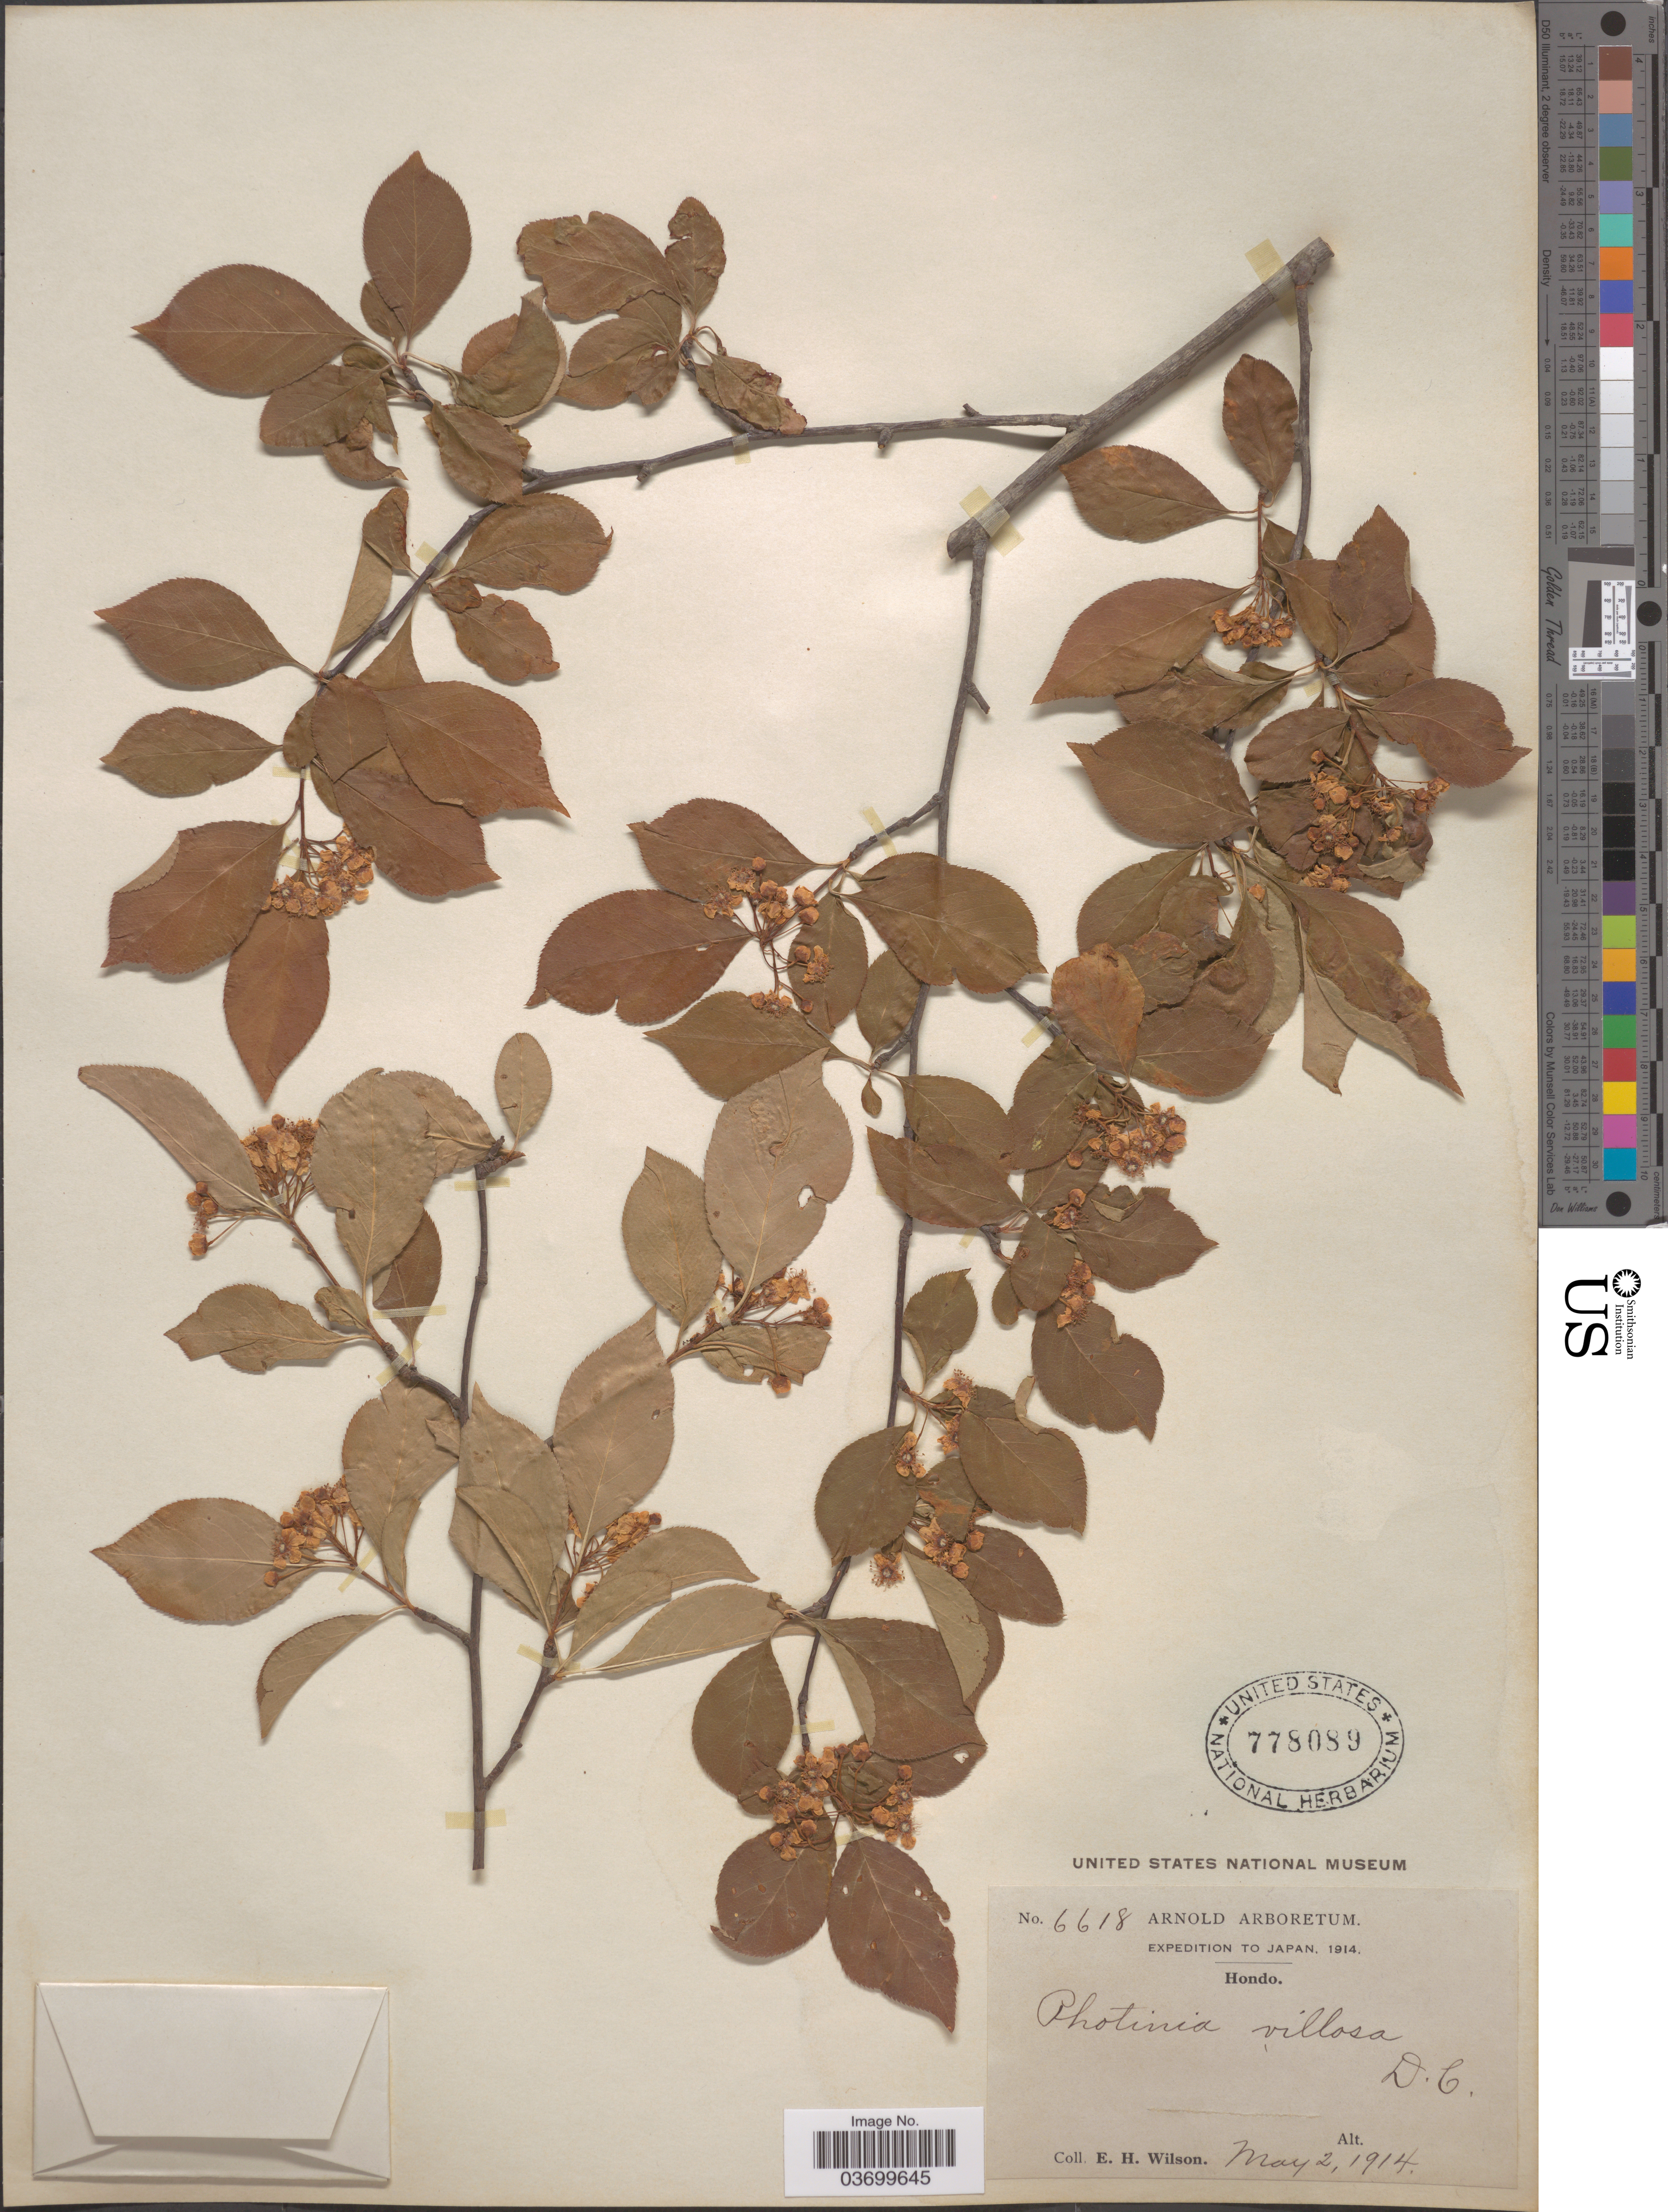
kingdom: Plantae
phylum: Tracheophyta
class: Magnoliopsida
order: Rosales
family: Rosaceae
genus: Photinia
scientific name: Photinia villosa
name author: (DC.) Thunb.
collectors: E. Wilson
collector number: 6618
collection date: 1914-05-02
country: Japan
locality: Hondo.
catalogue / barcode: US 778089